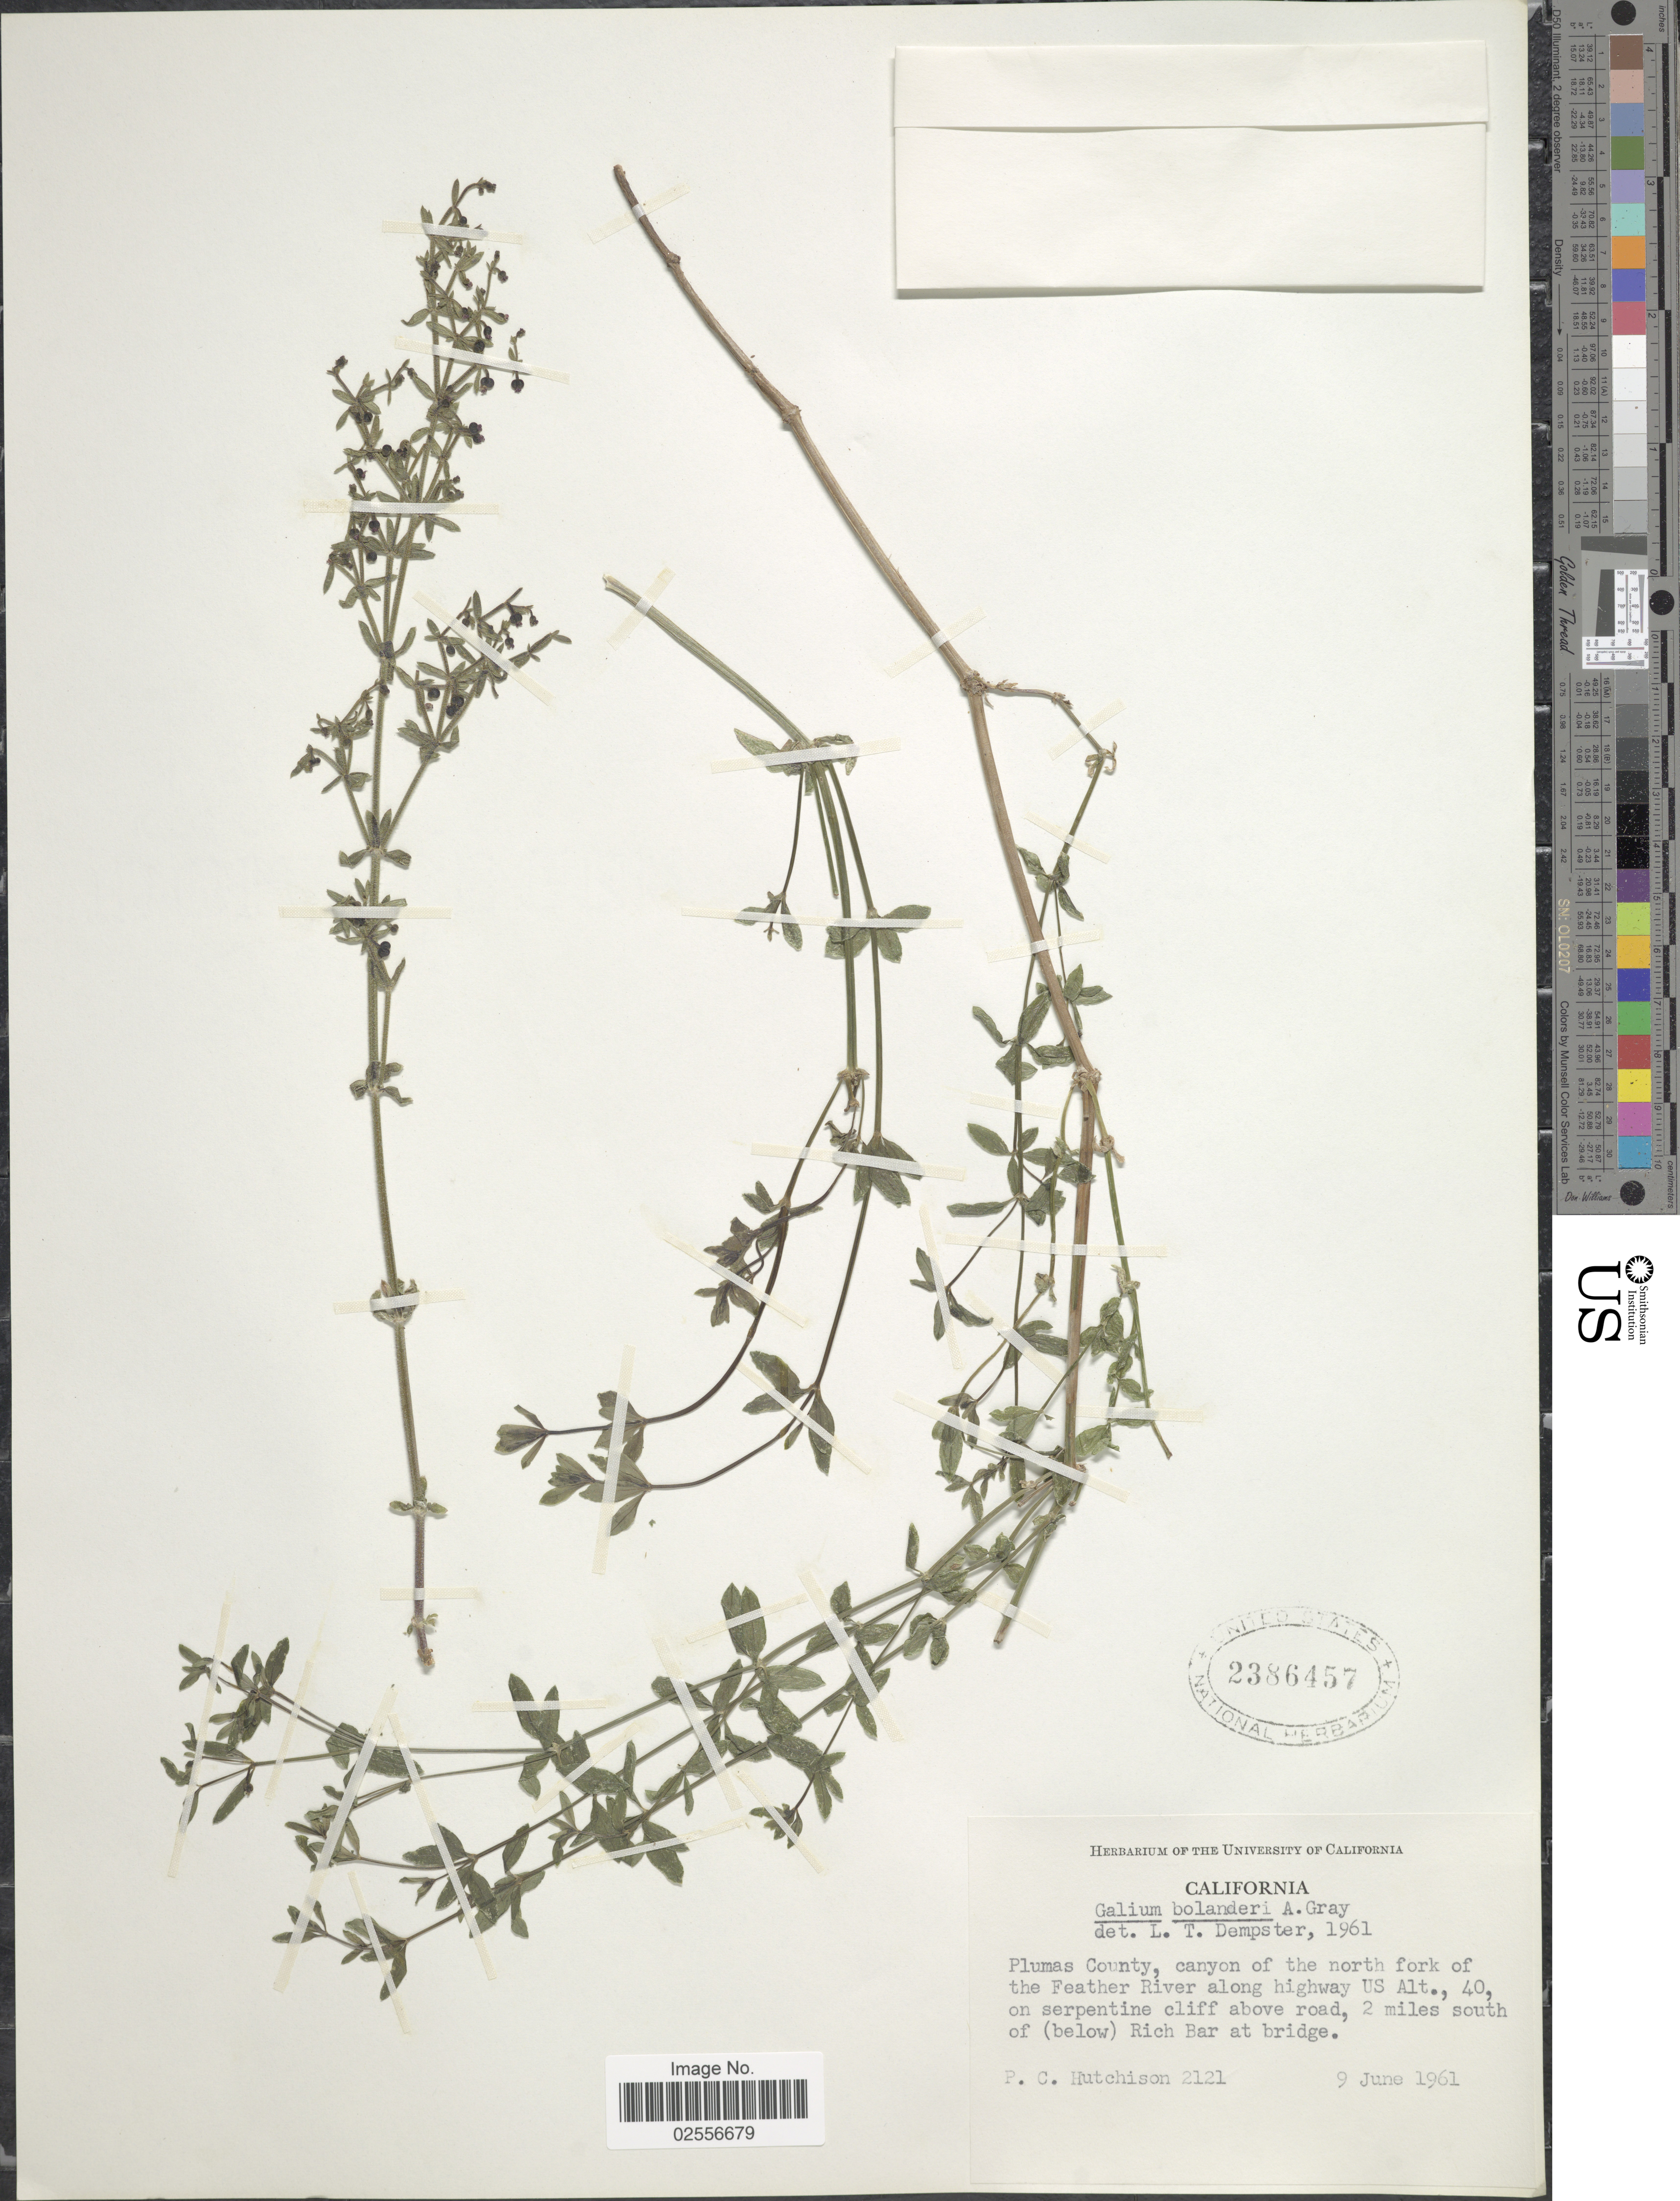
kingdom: Plantae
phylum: Tracheophyta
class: Magnoliopsida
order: Gentianales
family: Rubiaceae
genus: Galium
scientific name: Galium bolanderi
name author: A. Gray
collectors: P. C. Hutchison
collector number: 2121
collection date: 1961-06-09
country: United States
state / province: California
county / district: Plumas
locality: Plumas County, canyon of the north fork of the Feather River along highway US Alt., 40, on serpentine cliff above road, 2 miles south of (below) Rich Bar at bridge.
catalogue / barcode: US 2386457